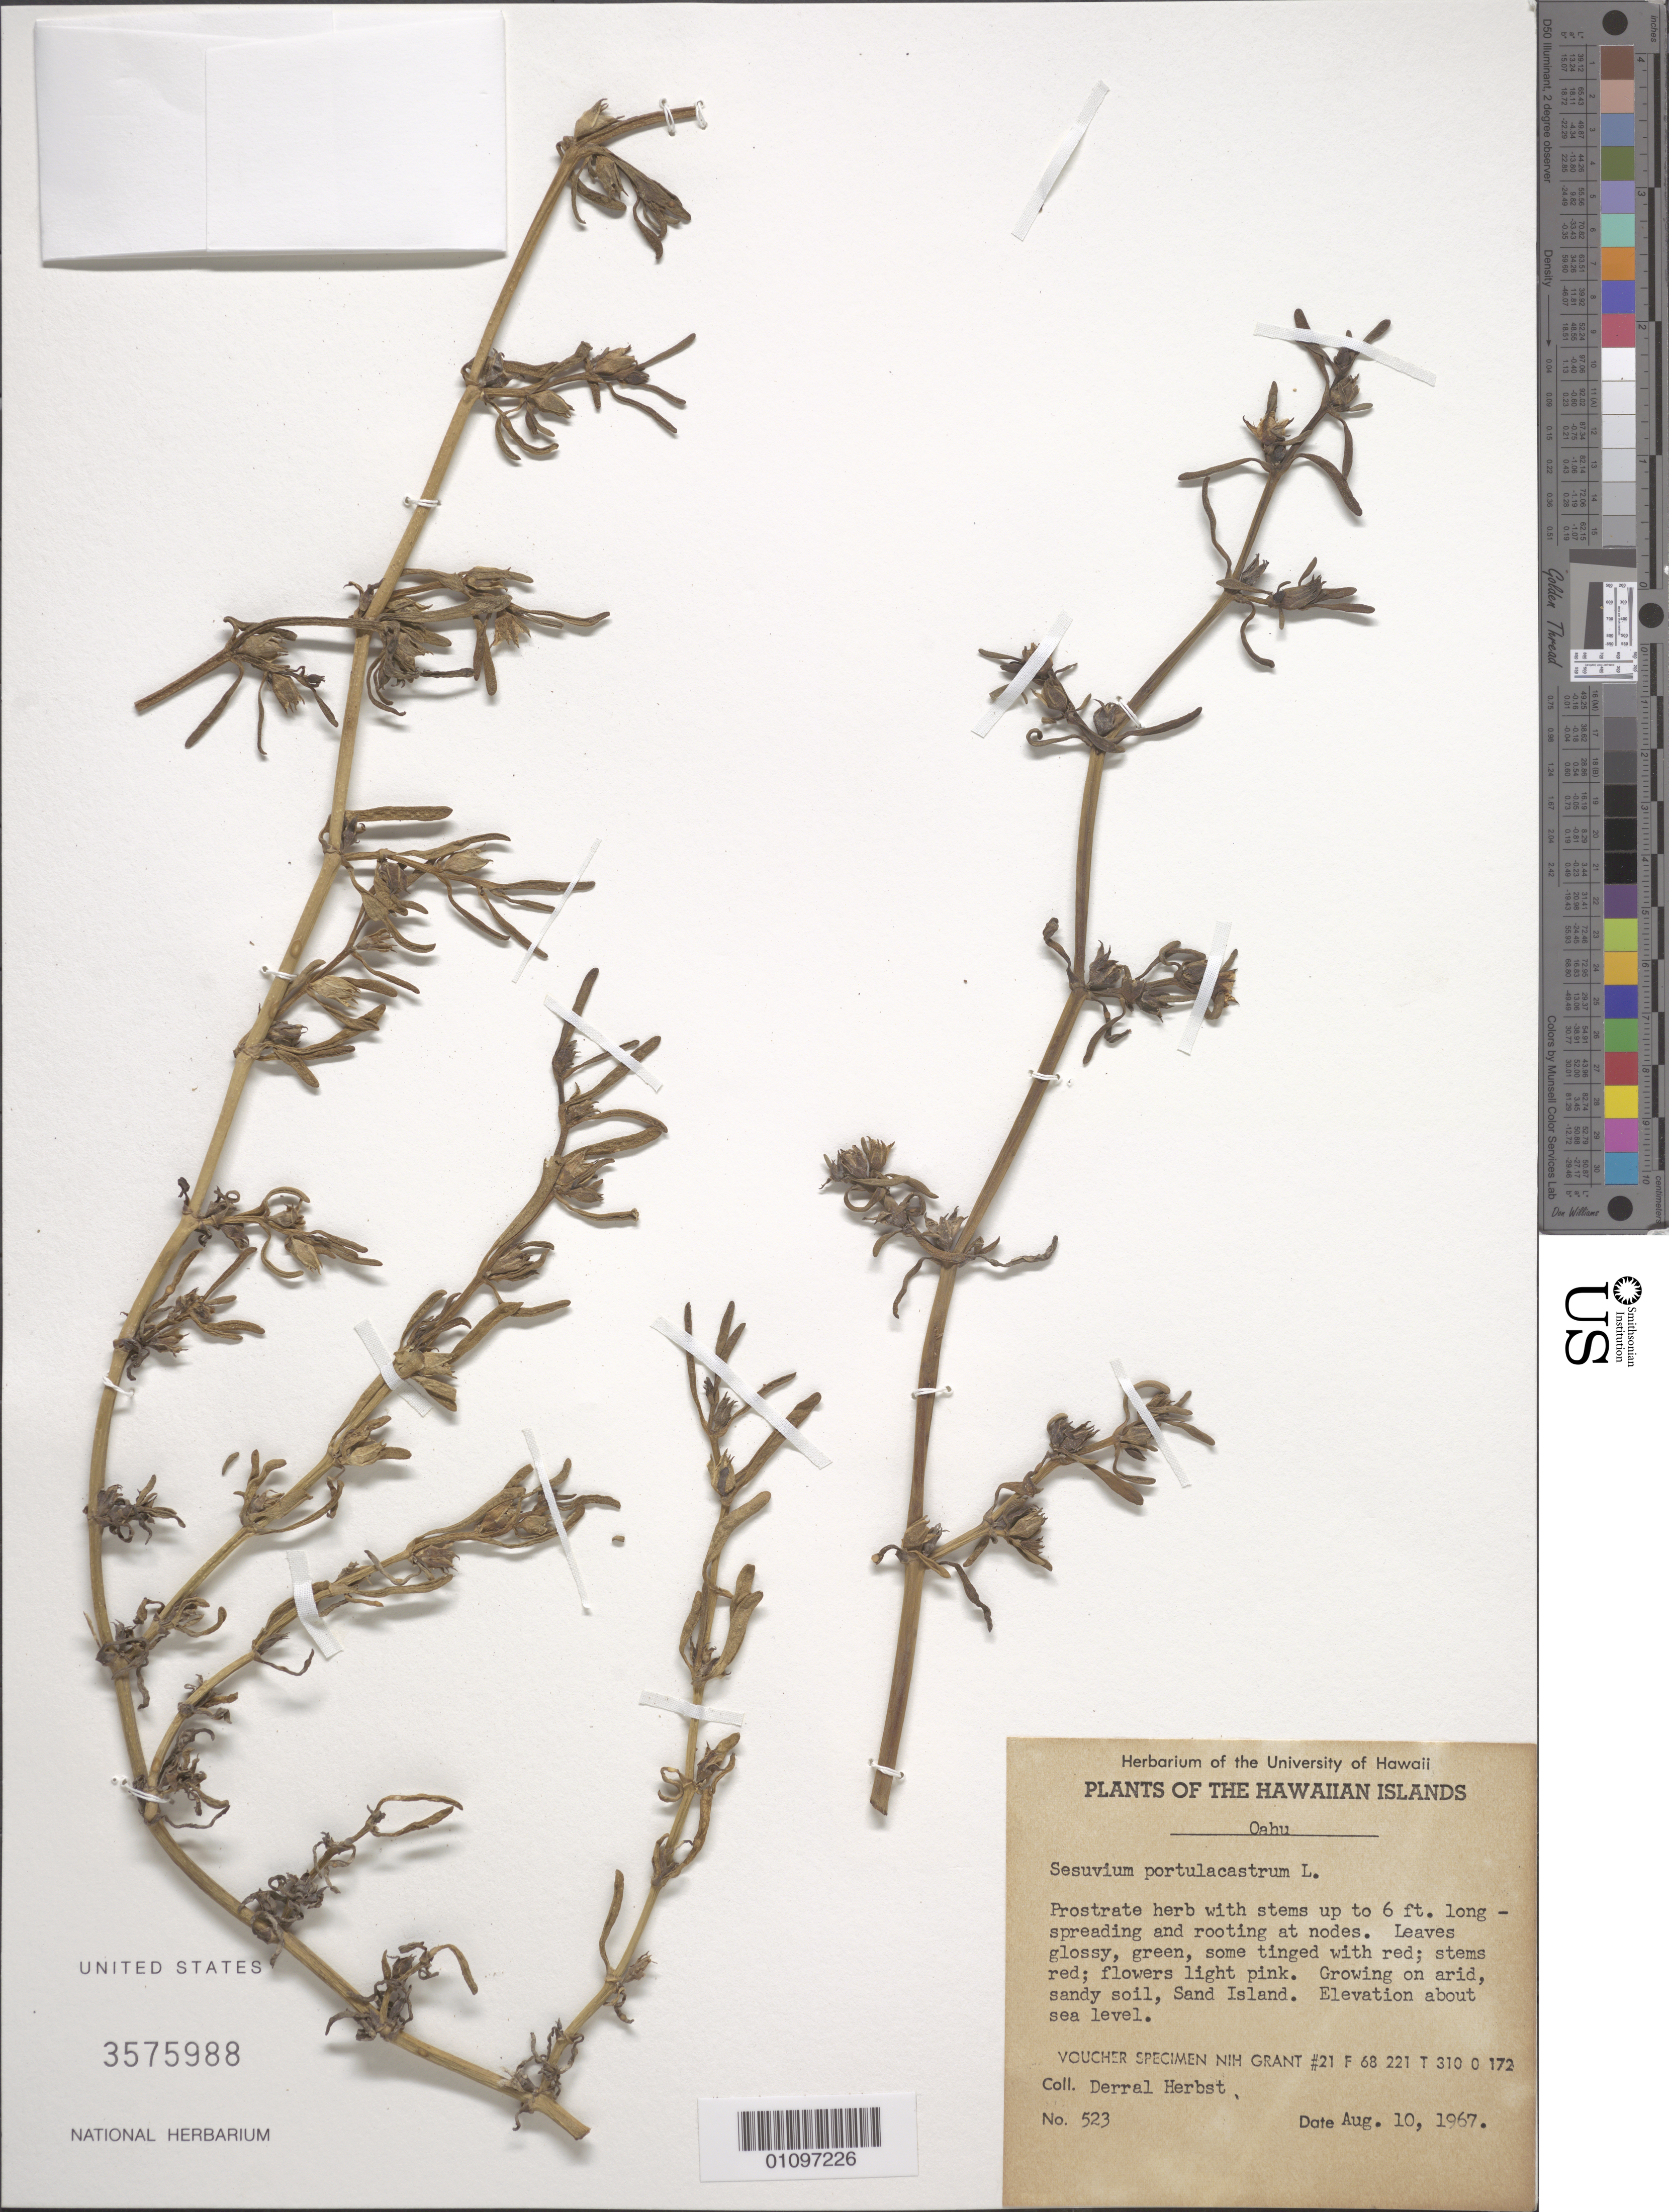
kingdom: Plantae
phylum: Tracheophyta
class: Magnoliopsida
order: Caryophyllales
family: Aizoaceae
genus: Sesuvium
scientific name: Sesuvium revolutifolium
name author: Ortega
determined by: Strong, Mark T., (BOT), Smithsonian Institution - National Museum of Natural History (UNITED STATES)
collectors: D. R. Herbst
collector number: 523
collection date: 1967-08-10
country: United States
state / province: Hawaii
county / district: Honolulu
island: Oahu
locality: Sand Island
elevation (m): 0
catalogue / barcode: US 3575988